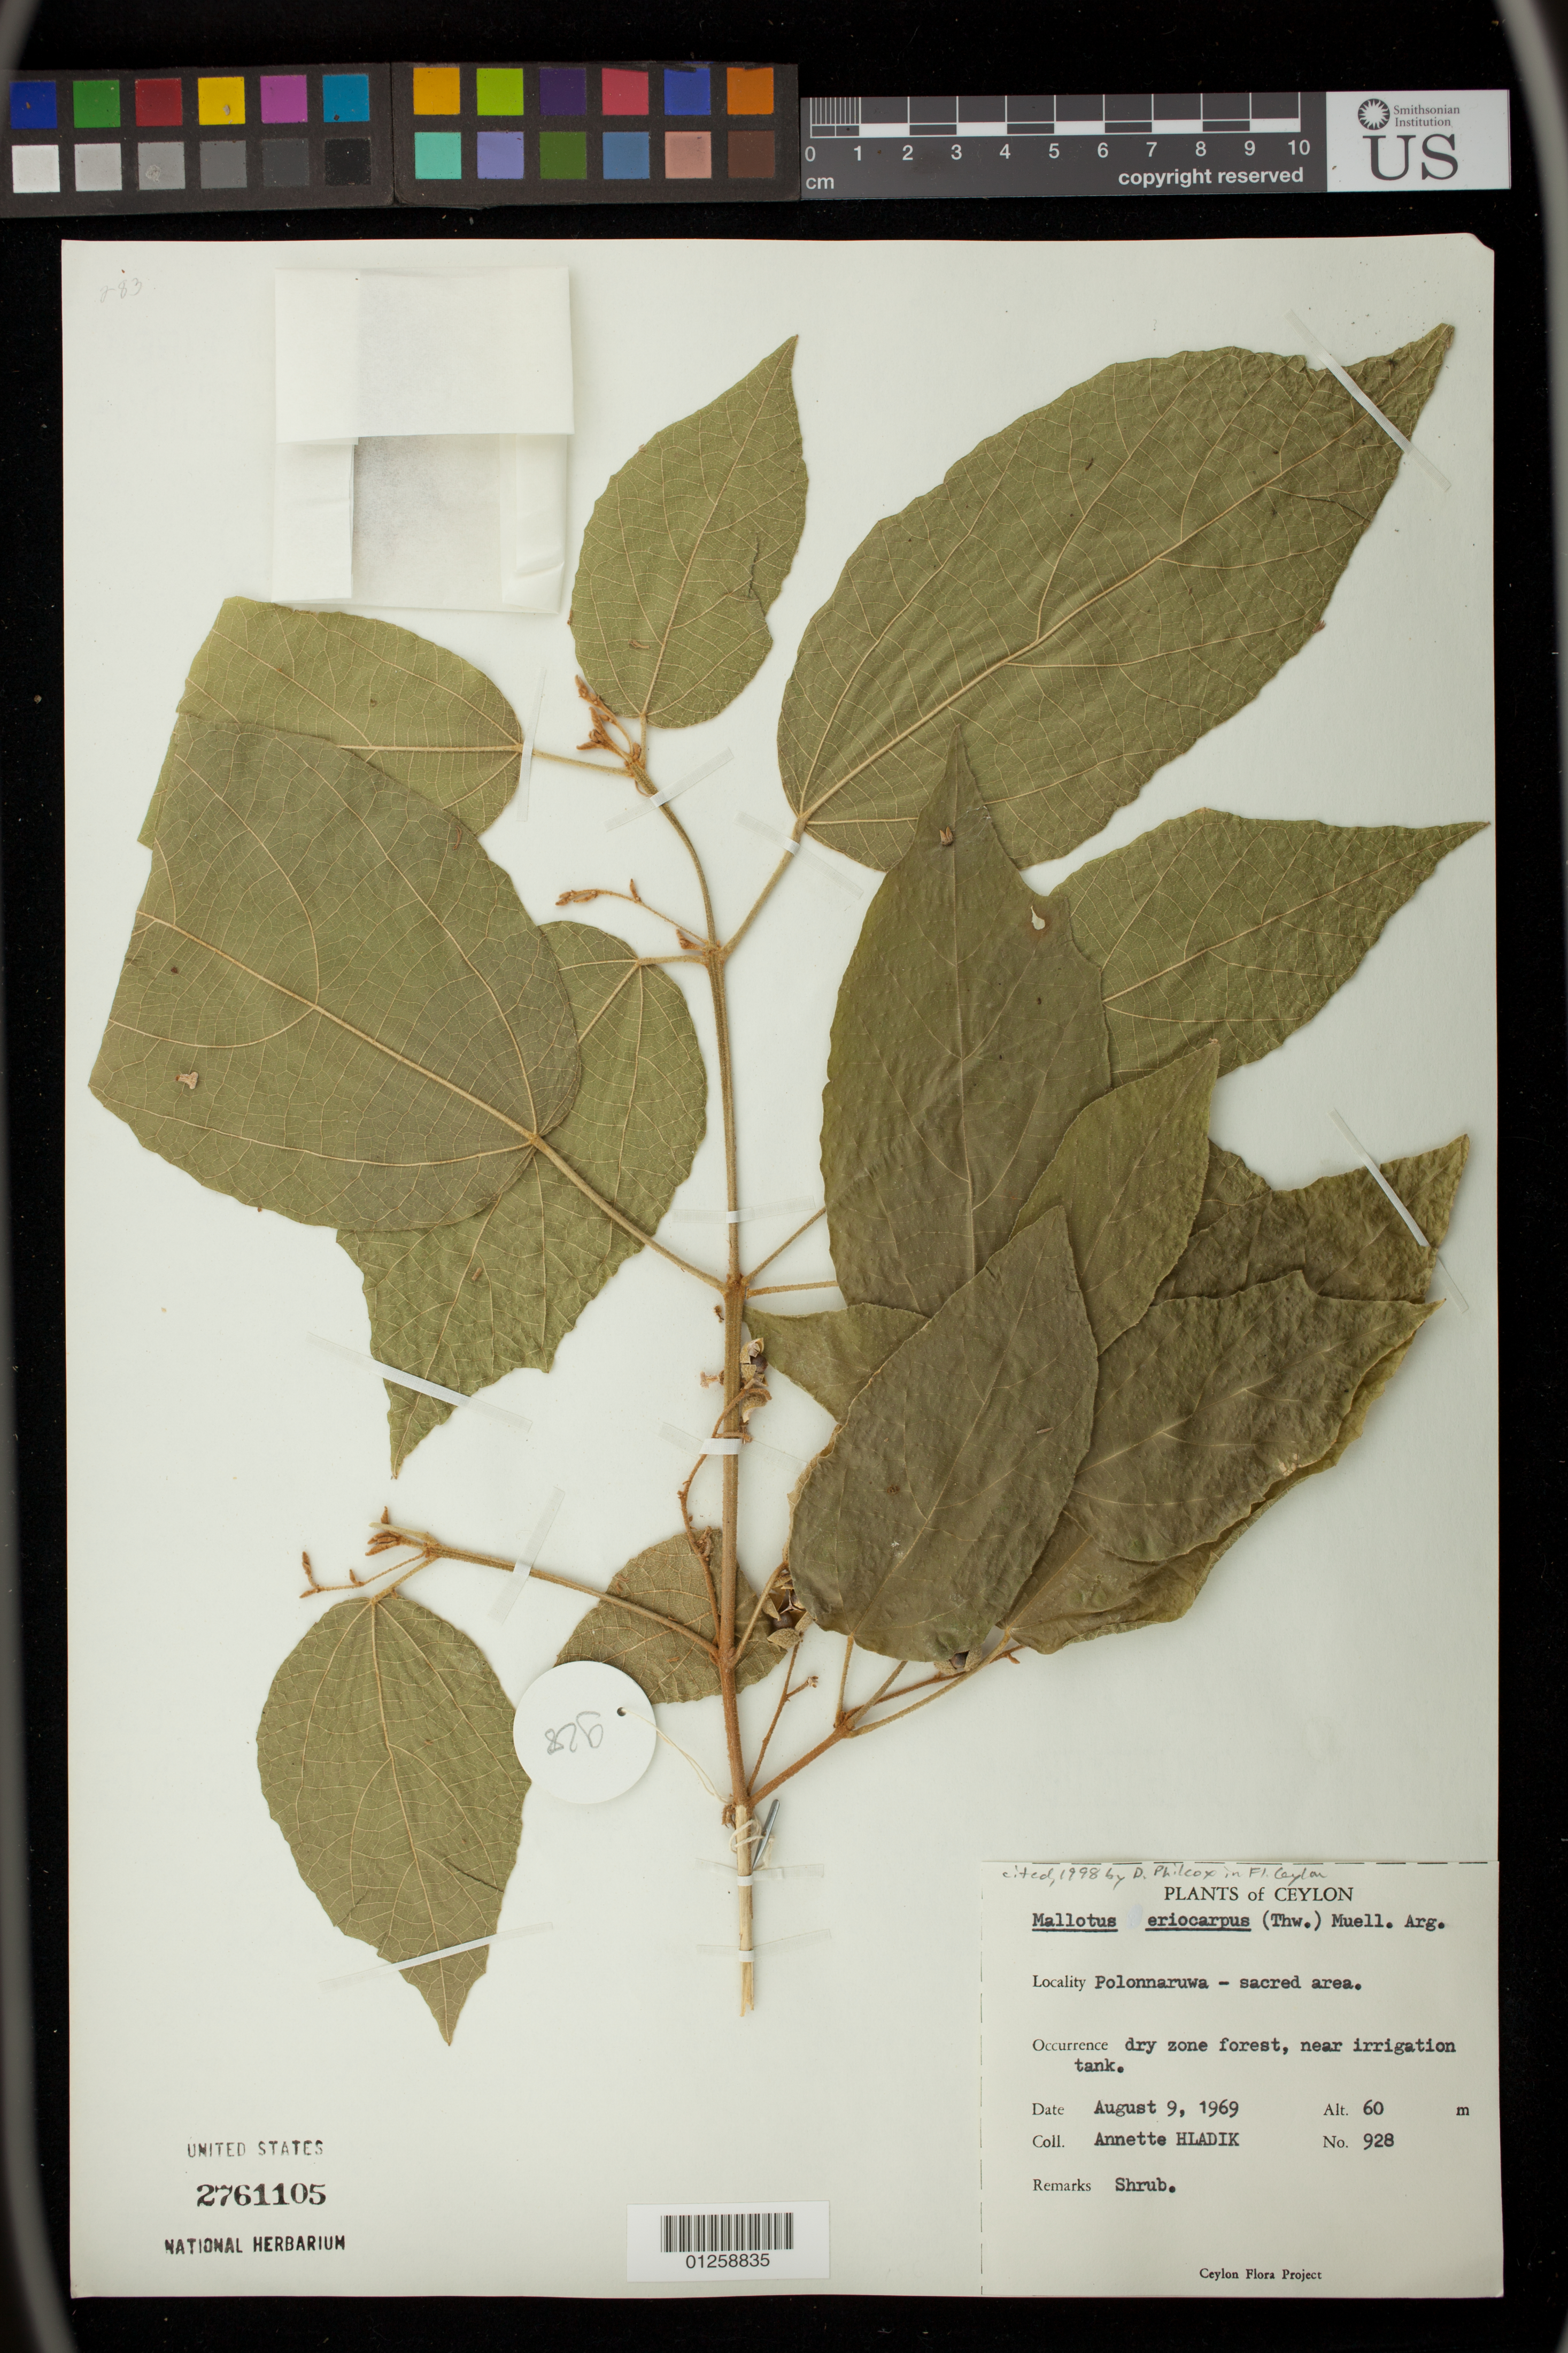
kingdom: Plantae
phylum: Tracheophyta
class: Magnoliopsida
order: Malpighiales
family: Euphorbiaceae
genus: Mallotus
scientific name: Mallotus eriocarpus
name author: (Thwaites) Müll. Arg.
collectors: A. Hladik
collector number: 928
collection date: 1969-08-09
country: Sri Lanka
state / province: North Central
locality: Polonnaruwa - sacred area.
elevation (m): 60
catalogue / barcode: US 2761105